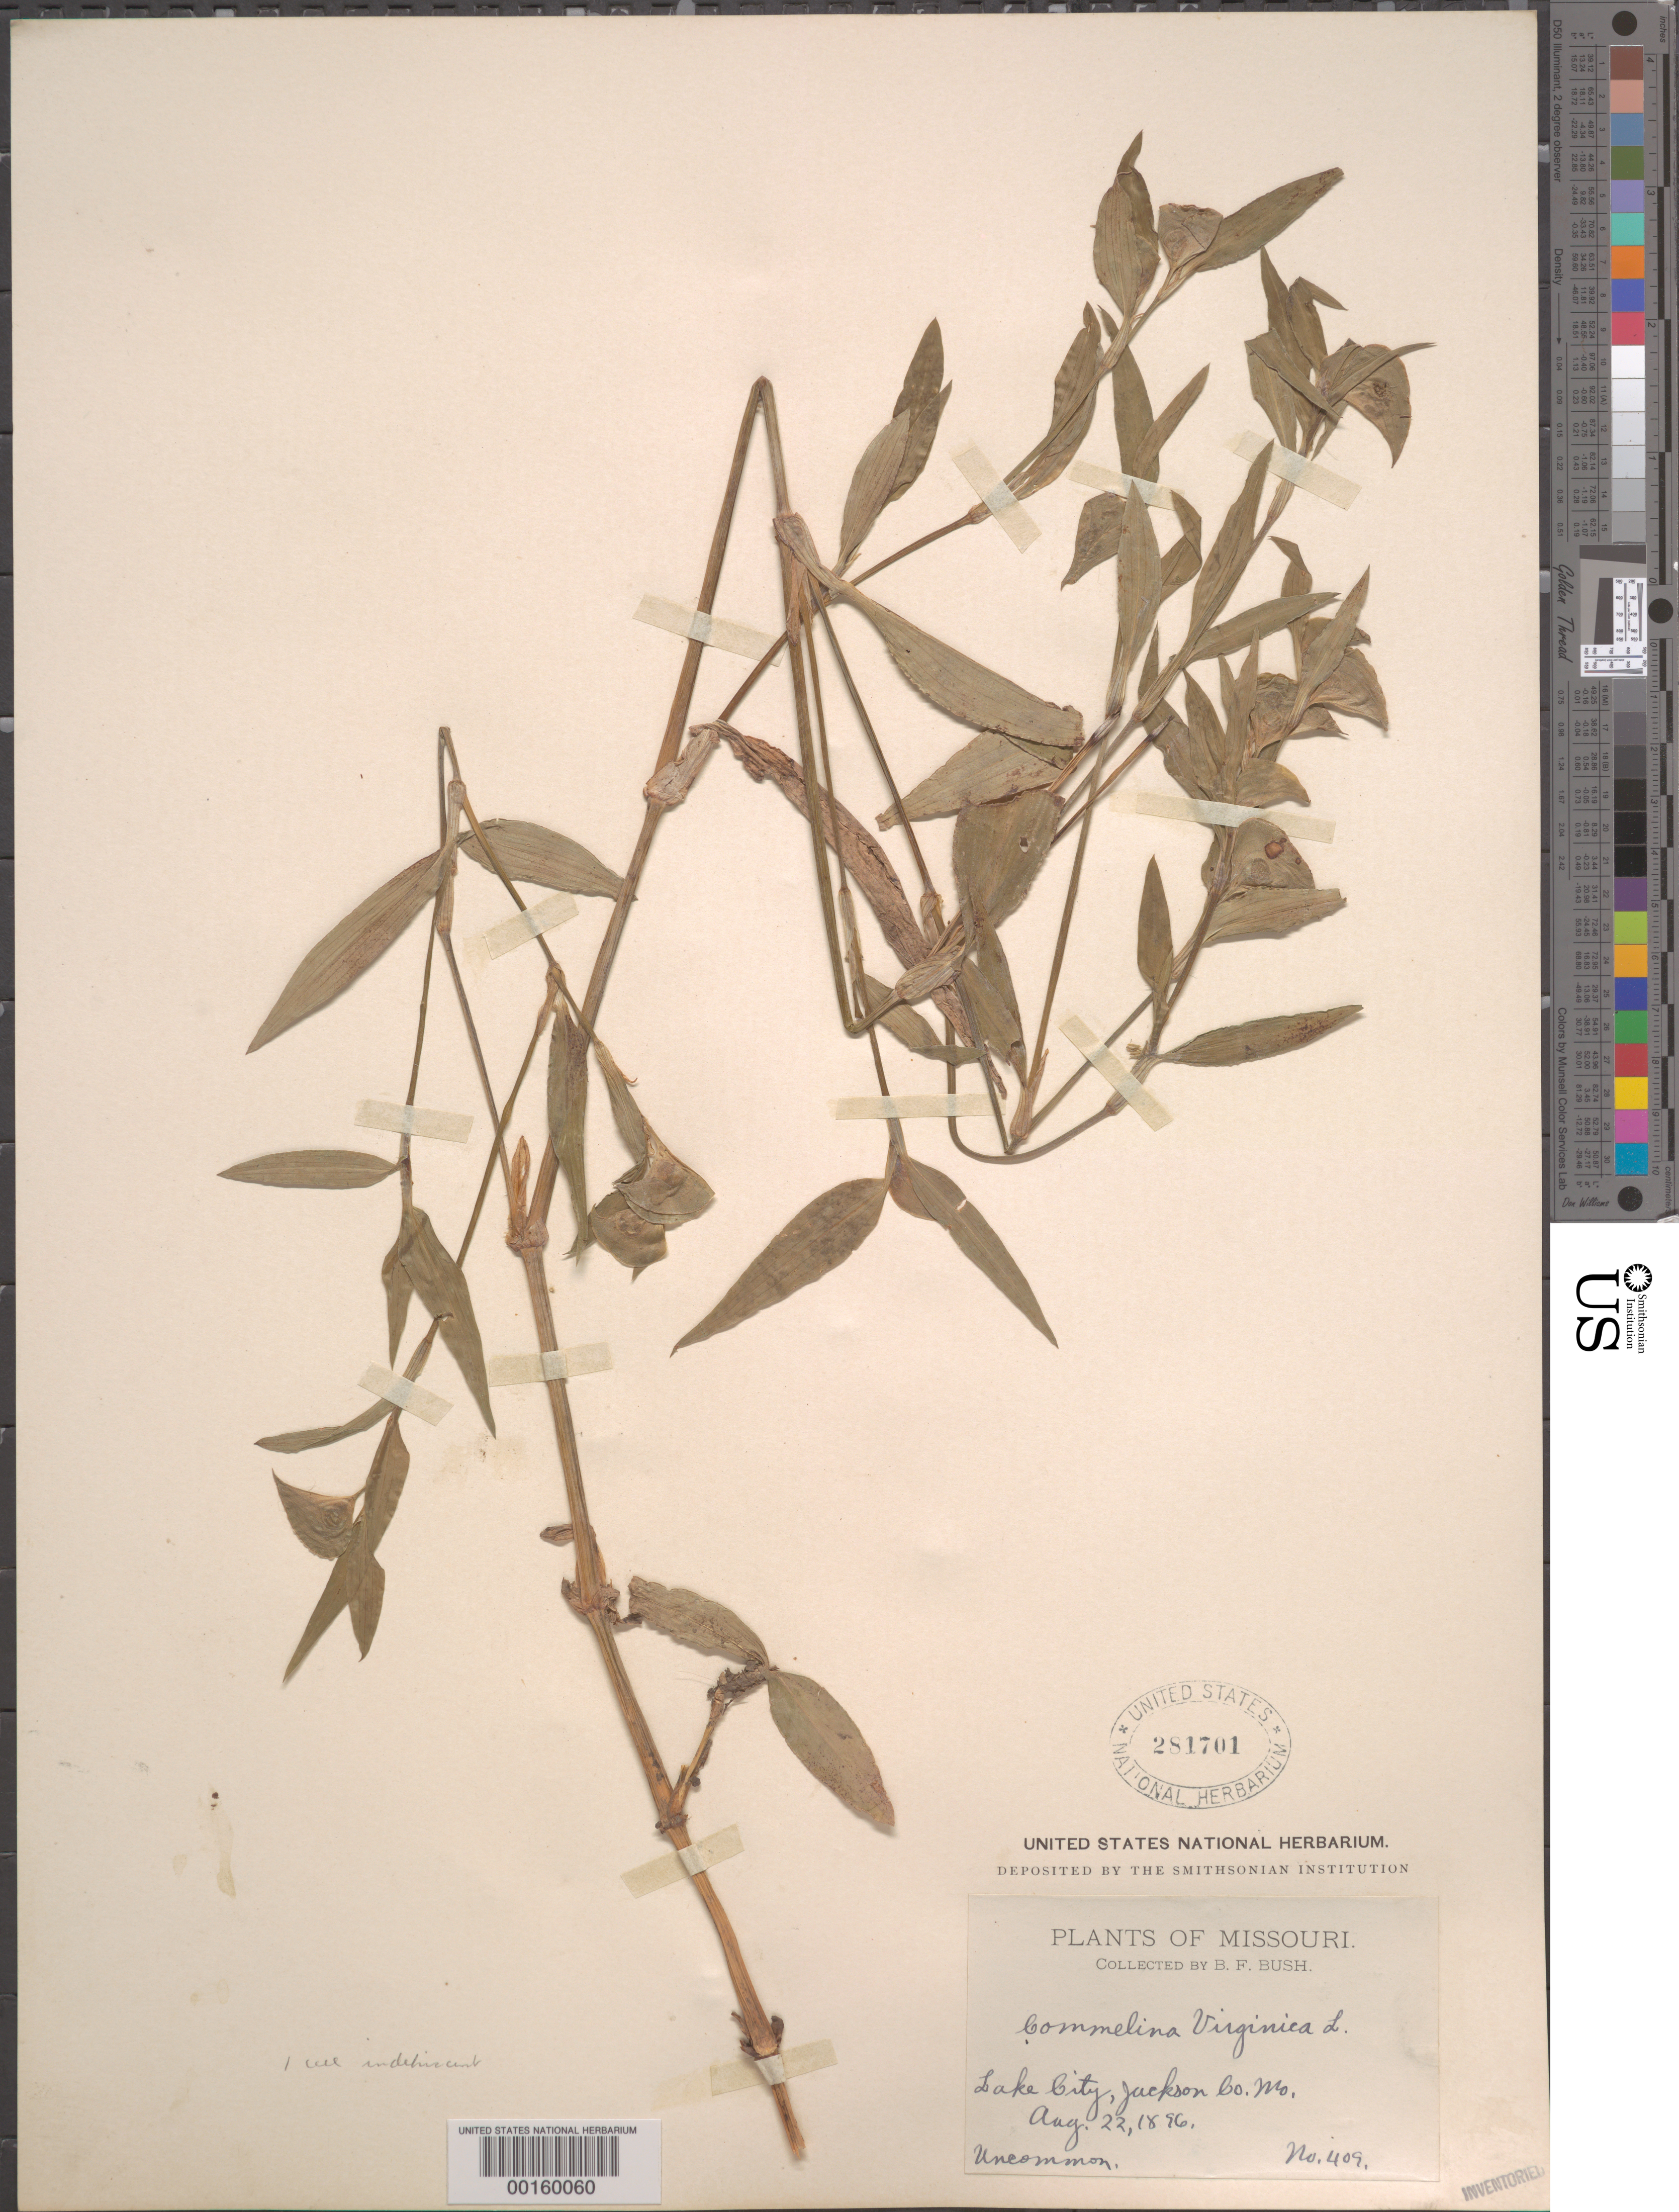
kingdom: Plantae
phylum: Tracheophyta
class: Liliopsida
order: Commelinales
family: Commelinaceae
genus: Commelina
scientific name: Commelina erecta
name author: L.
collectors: B. F. Bush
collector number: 409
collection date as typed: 22 Aug 1896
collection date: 1896-08-22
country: United States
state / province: Missouri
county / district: Jackson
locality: Lake city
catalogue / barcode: US 281701